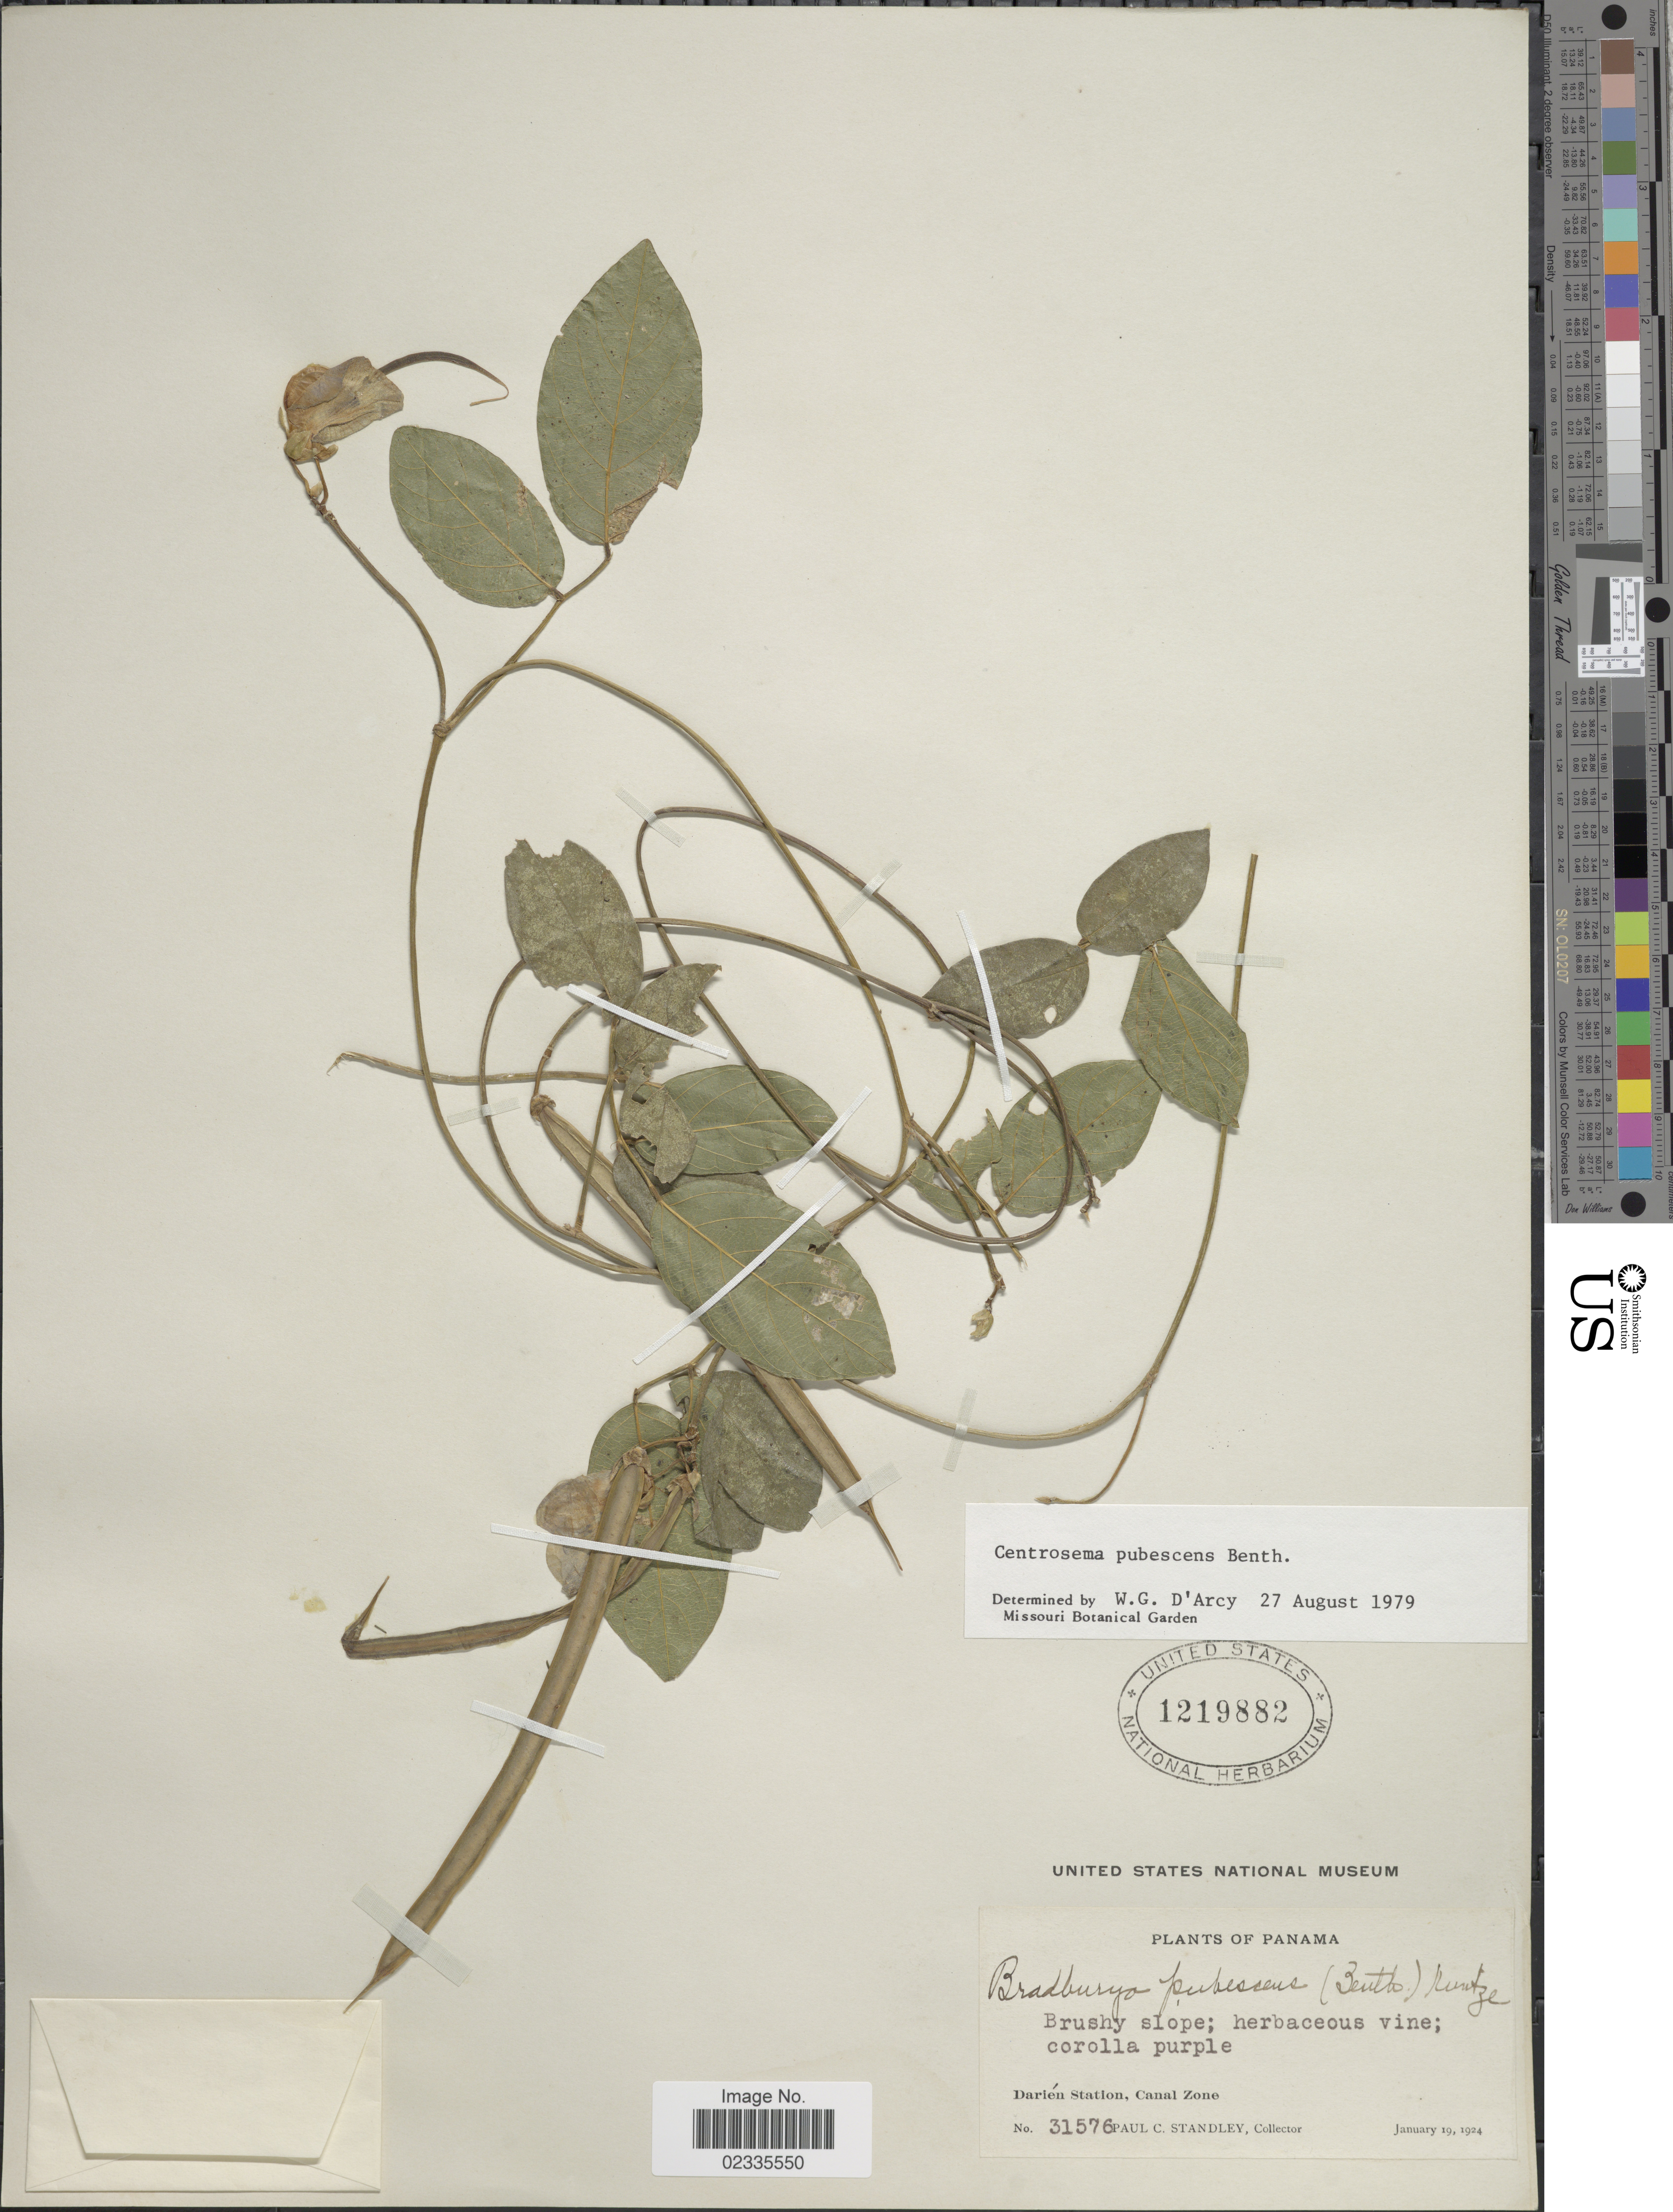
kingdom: Plantae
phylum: Tracheophyta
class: Magnoliopsida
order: Fabales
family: Fabaceae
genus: Centrosema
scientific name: Centrosema pubescens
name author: Benth.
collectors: P. C. Standley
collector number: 31576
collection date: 1924-01-19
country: Panama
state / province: Colón / Panamá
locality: Darien Station, Canal Zone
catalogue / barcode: US 1219882